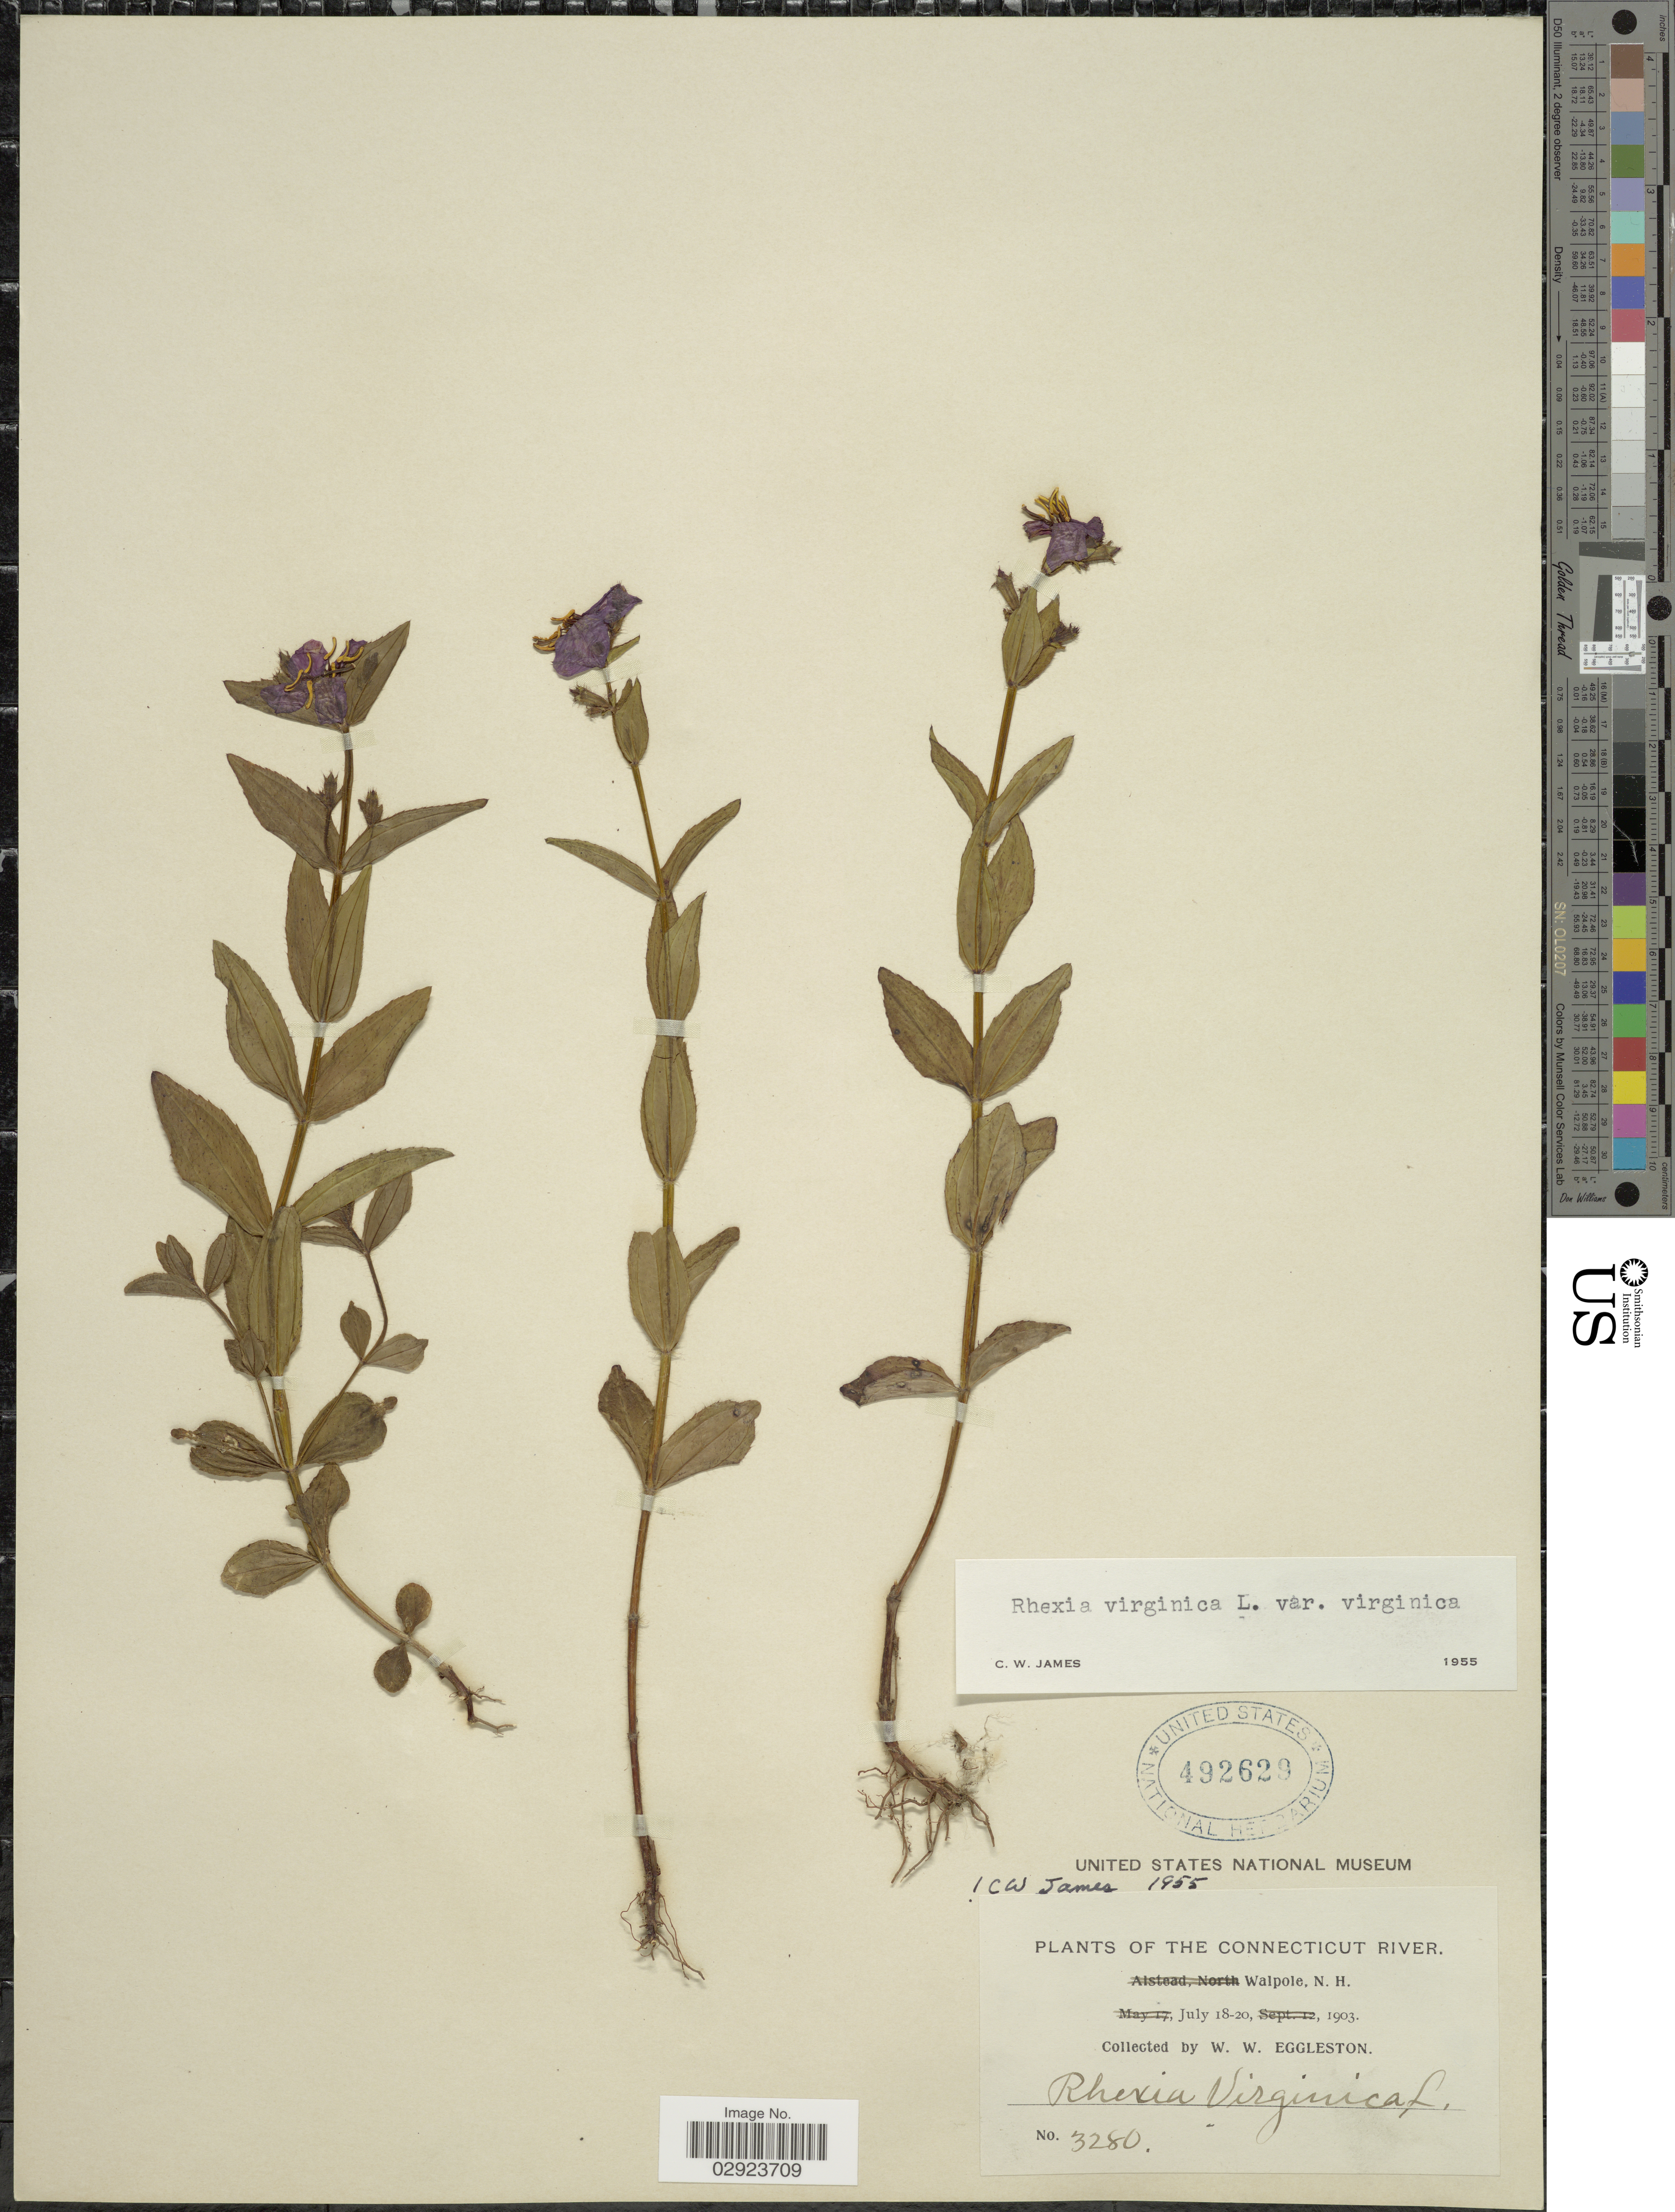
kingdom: Plantae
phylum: Tracheophyta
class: Magnoliopsida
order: Myrtales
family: Melastomataceae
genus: Rhexia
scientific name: Rhexia virginica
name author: L.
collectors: W. W. Eggleston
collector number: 3280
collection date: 1903-07-18/1903-07-20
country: United States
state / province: New Hampshire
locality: Connecticut River. Walpole, N. H.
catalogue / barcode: US 492629